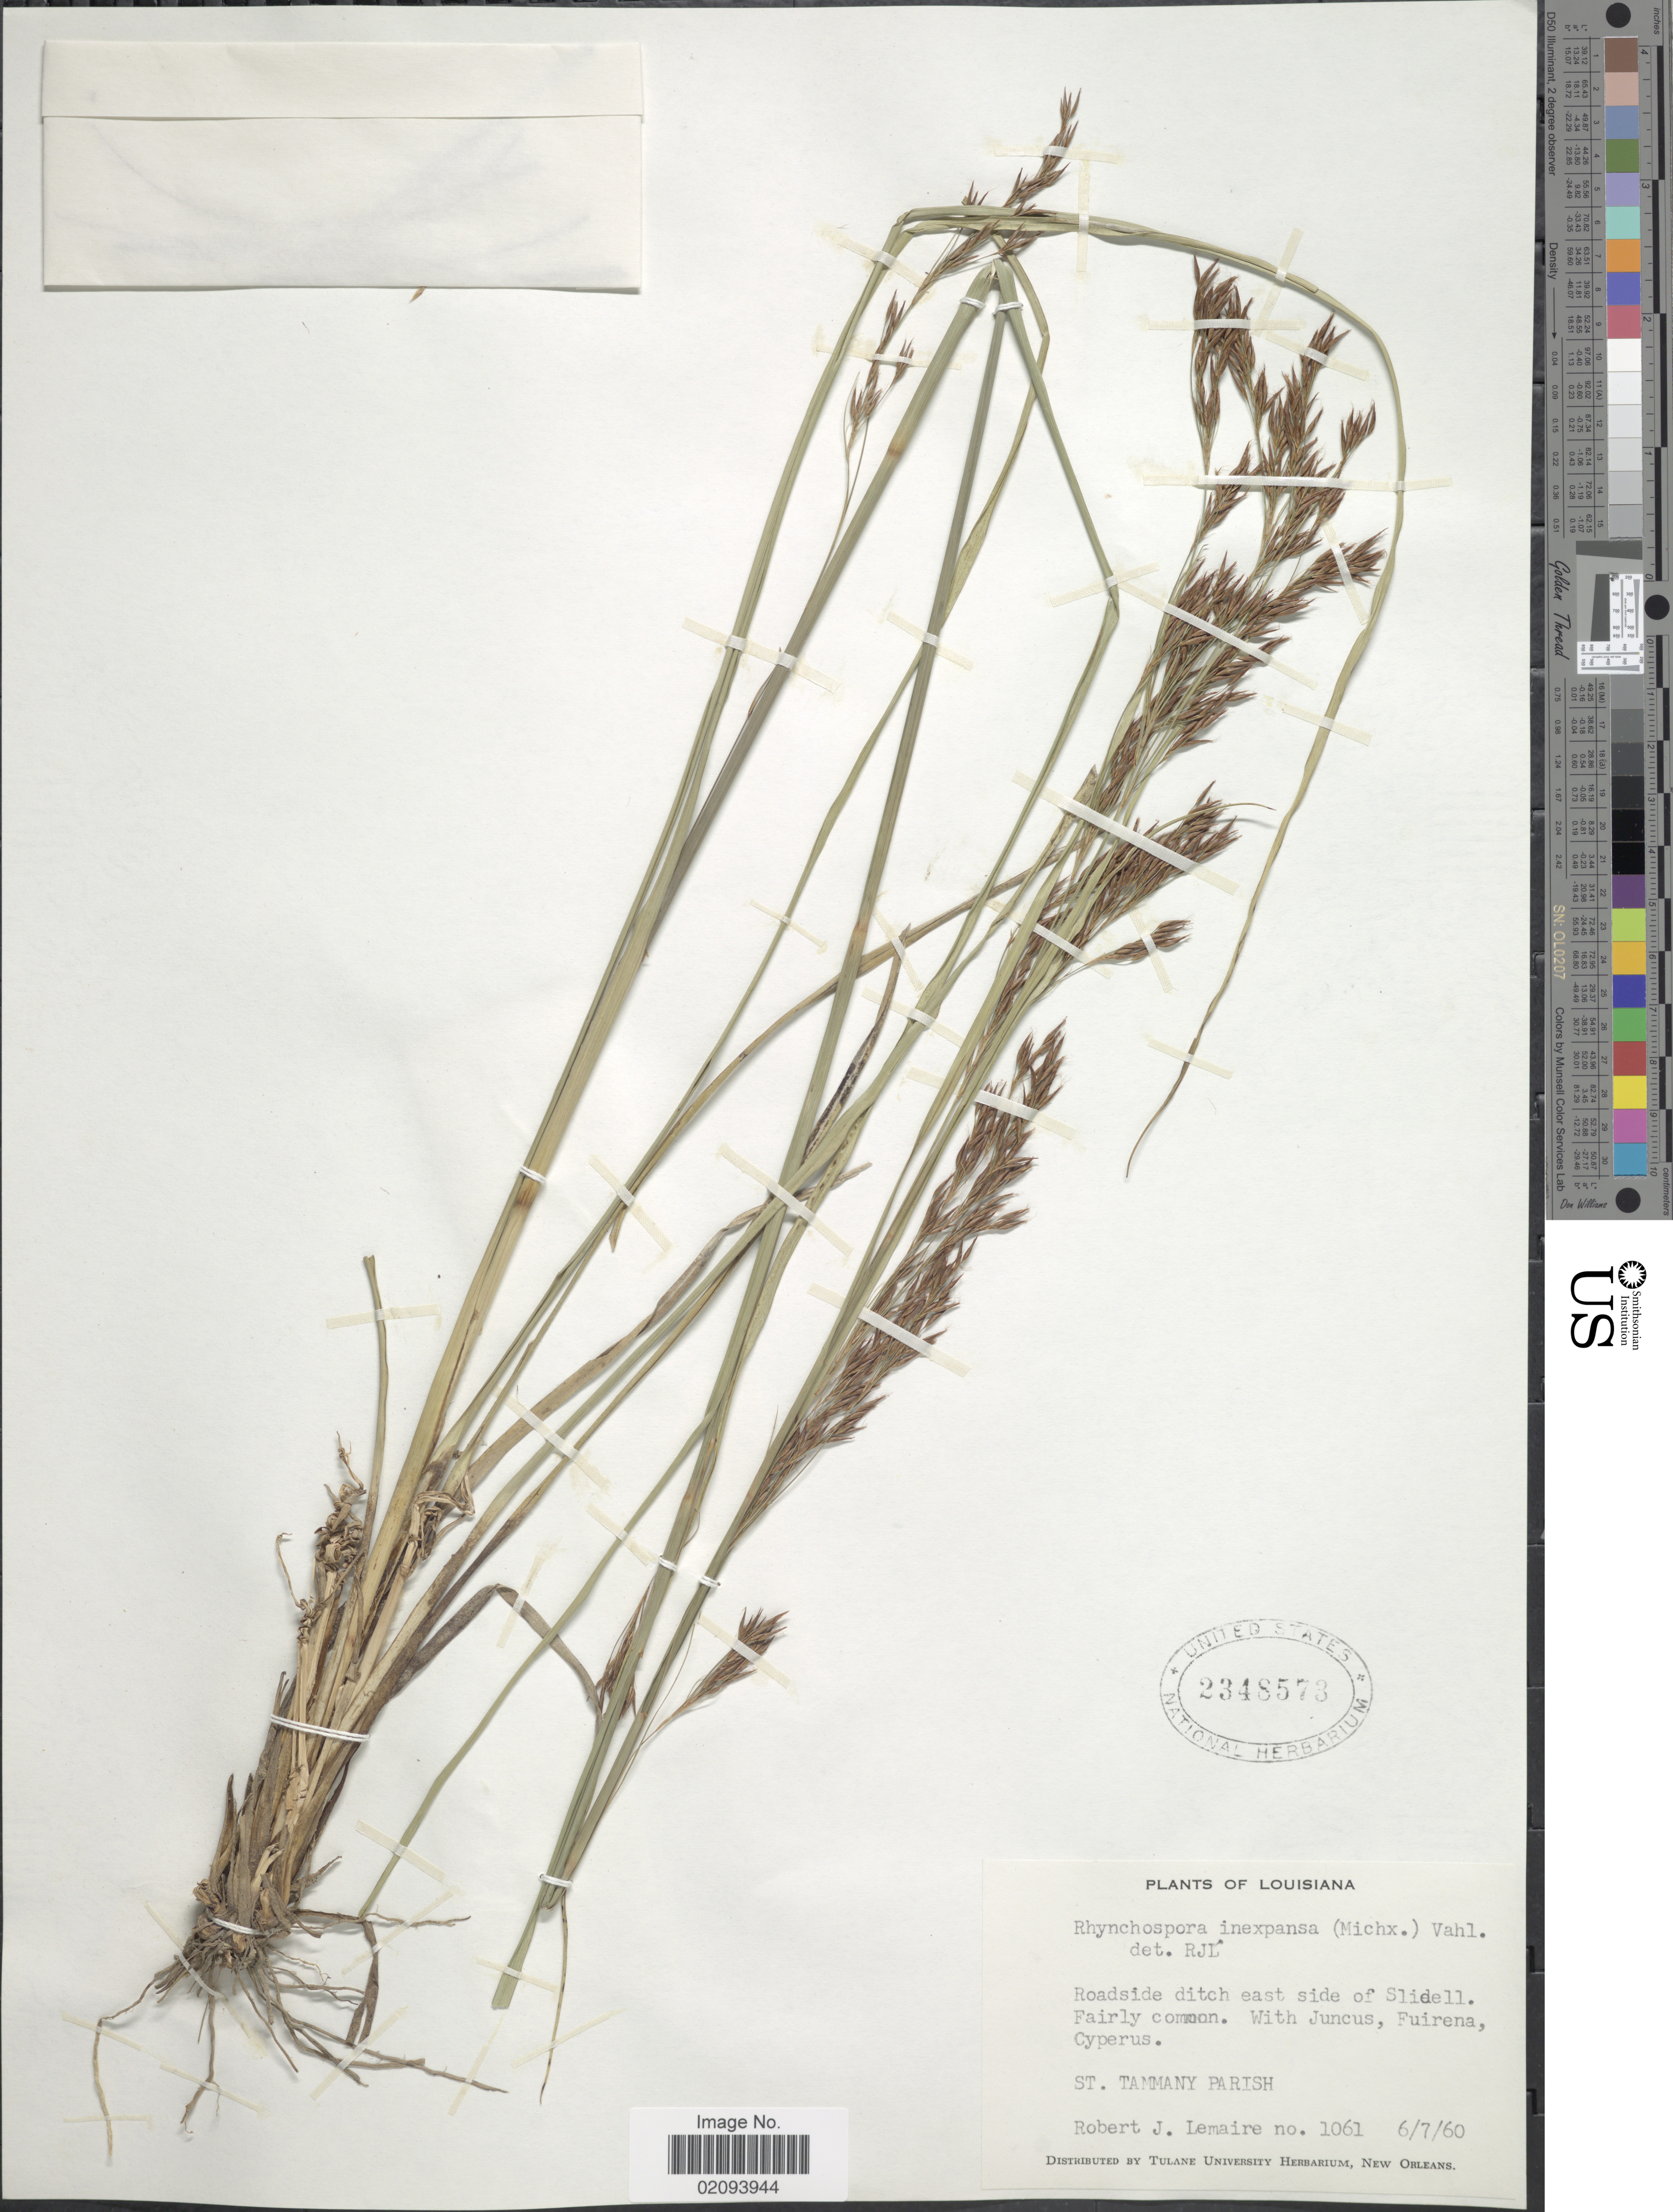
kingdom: Plantae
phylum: Tracheophyta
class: Liliopsida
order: Poales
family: Cyperaceae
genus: Rhynchospora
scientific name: Rhynchospora inexpansa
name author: (Michx.) Vahl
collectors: R. J. Lemaire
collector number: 1061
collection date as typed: Transcribed d/m/y: 7/6/60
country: United States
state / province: Louisiana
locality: Roadside ditch east side of Slidell. St. Tammany Parish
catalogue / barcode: US 2348573